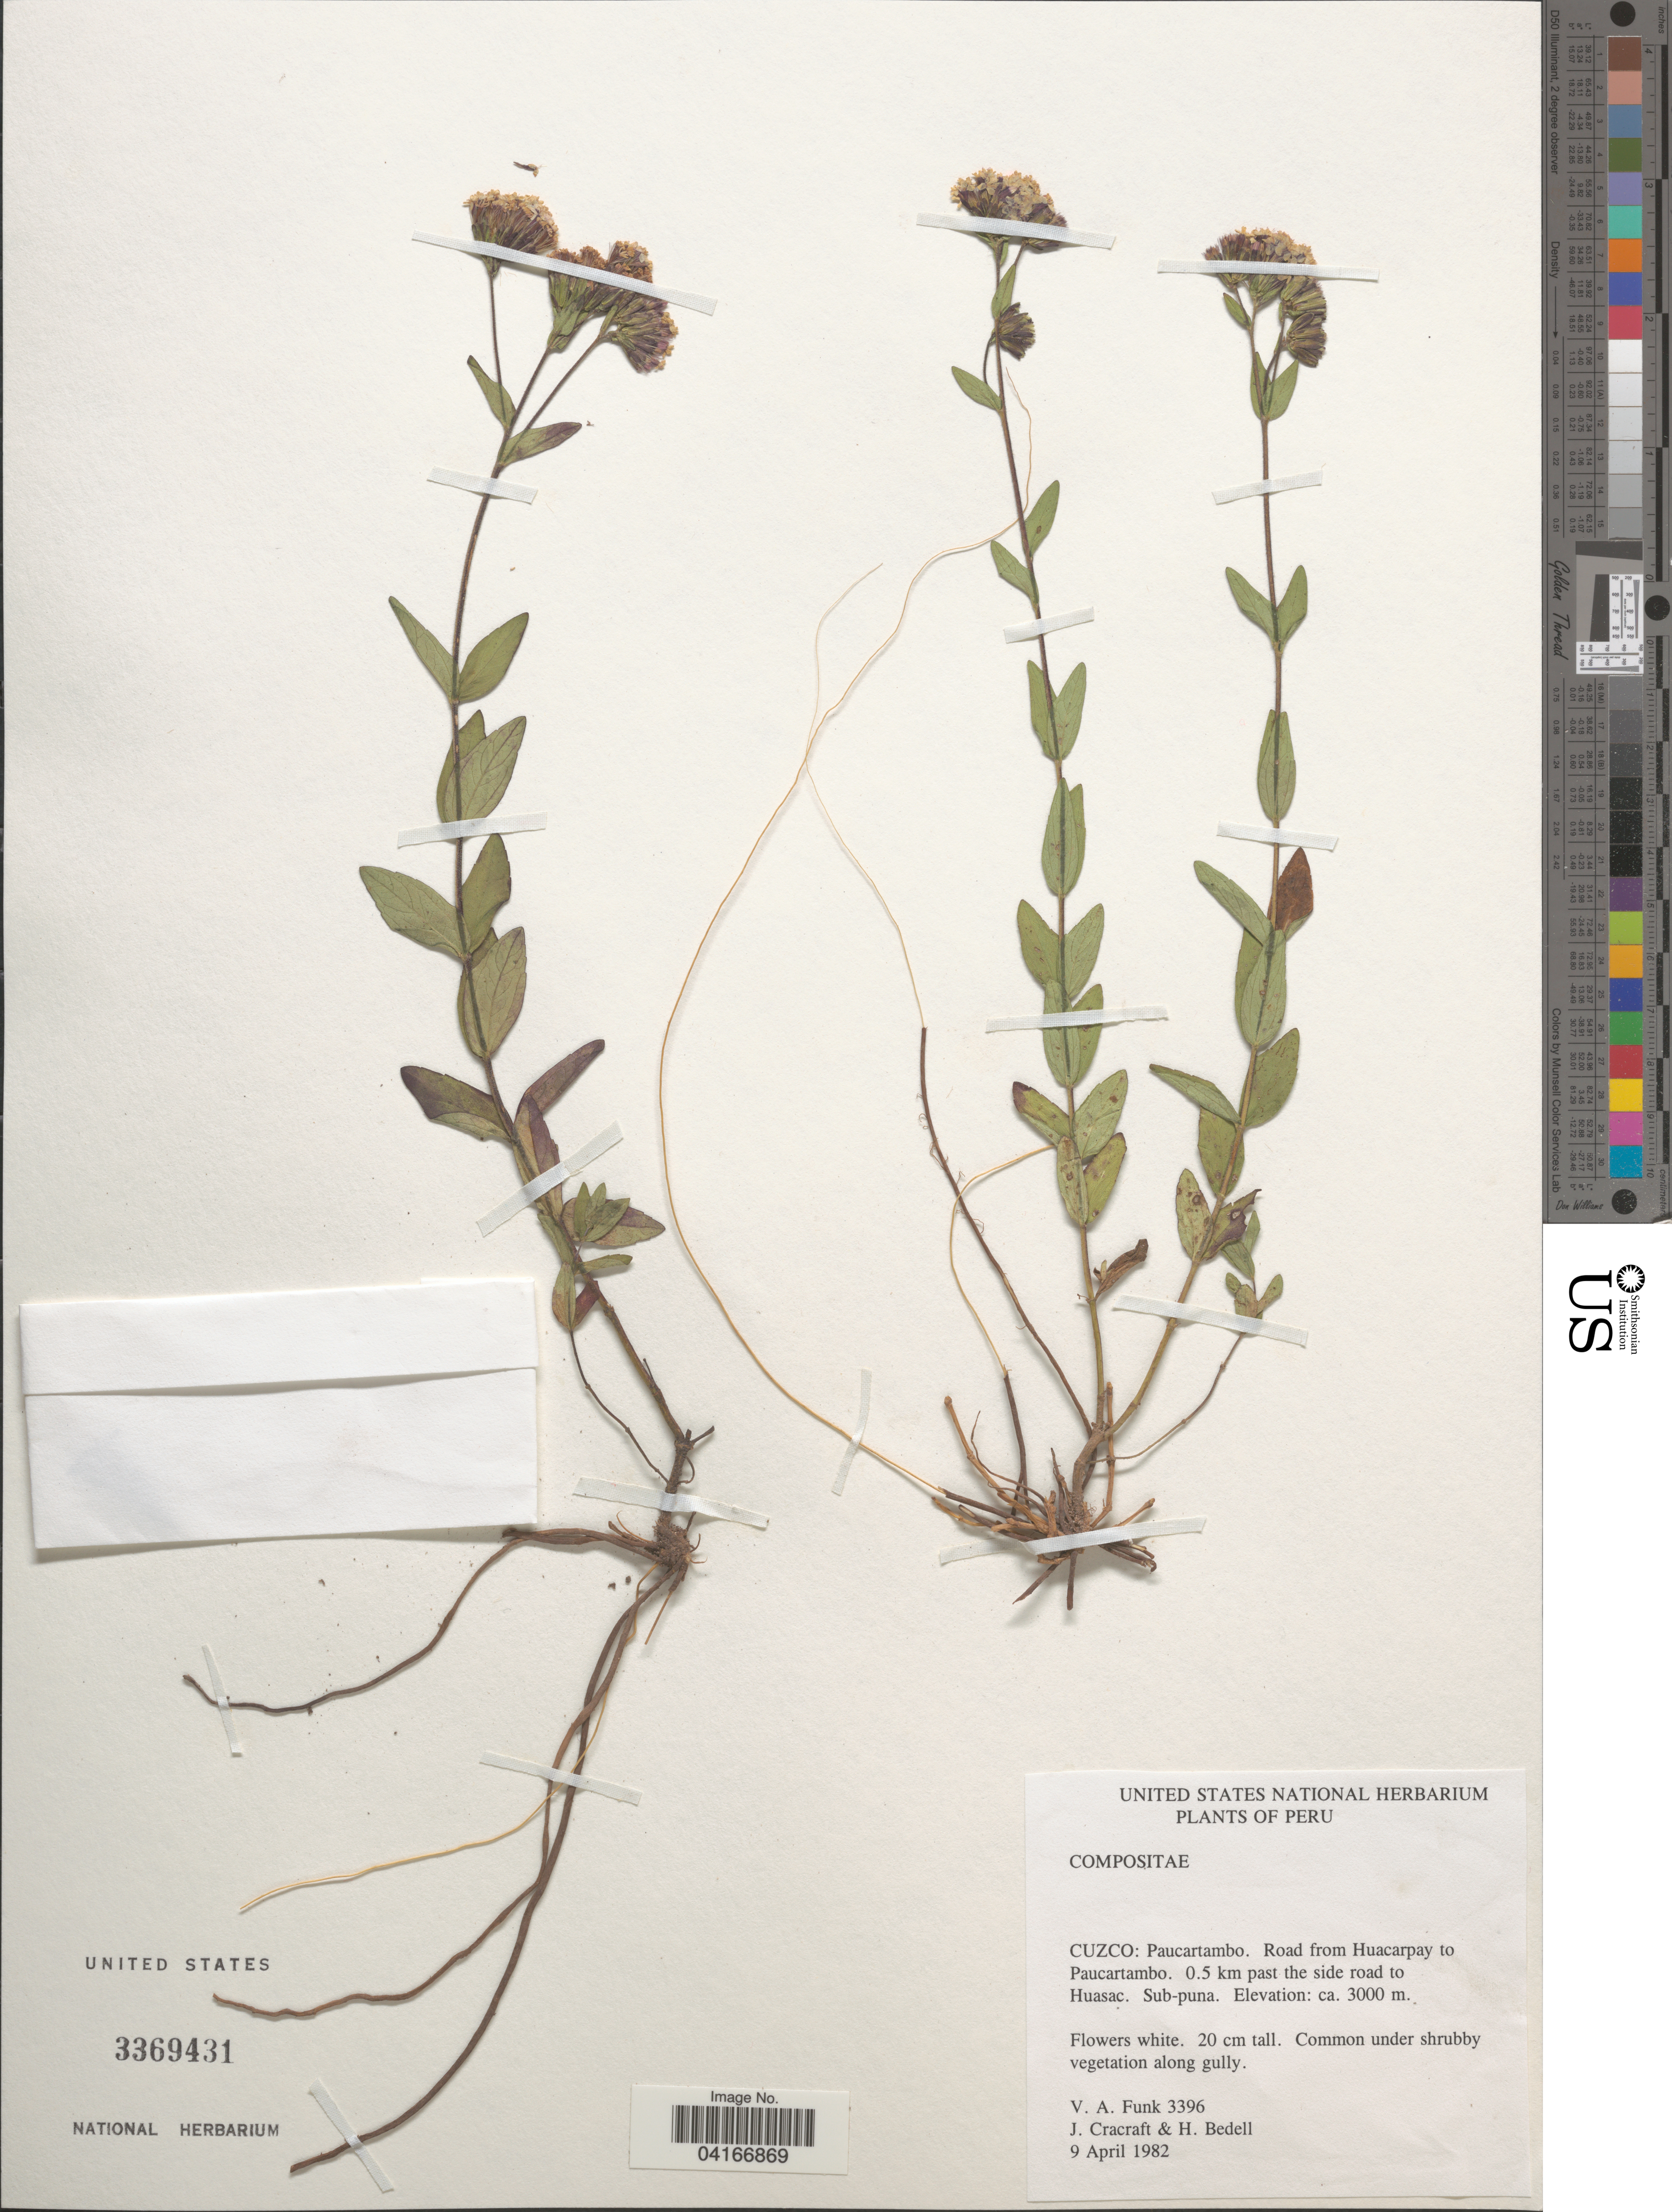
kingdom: Plantae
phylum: Tracheophyta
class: Magnoliopsida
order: Asterales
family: Asteraceae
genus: Stevia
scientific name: Stevia sp.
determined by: Ávila C., Fabio Andrés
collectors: V. Funk, J. L. Cracraft & H. Bedell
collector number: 3396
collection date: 1982-04-09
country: Peru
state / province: Cusco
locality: Cuzco: Paucartambo. Road from Huacarpay to Paucartambo. 0.5 km past the side road to Huasac.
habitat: Under shrubby vegetation along gully. Sub-puna.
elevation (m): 3000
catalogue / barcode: US 3369431